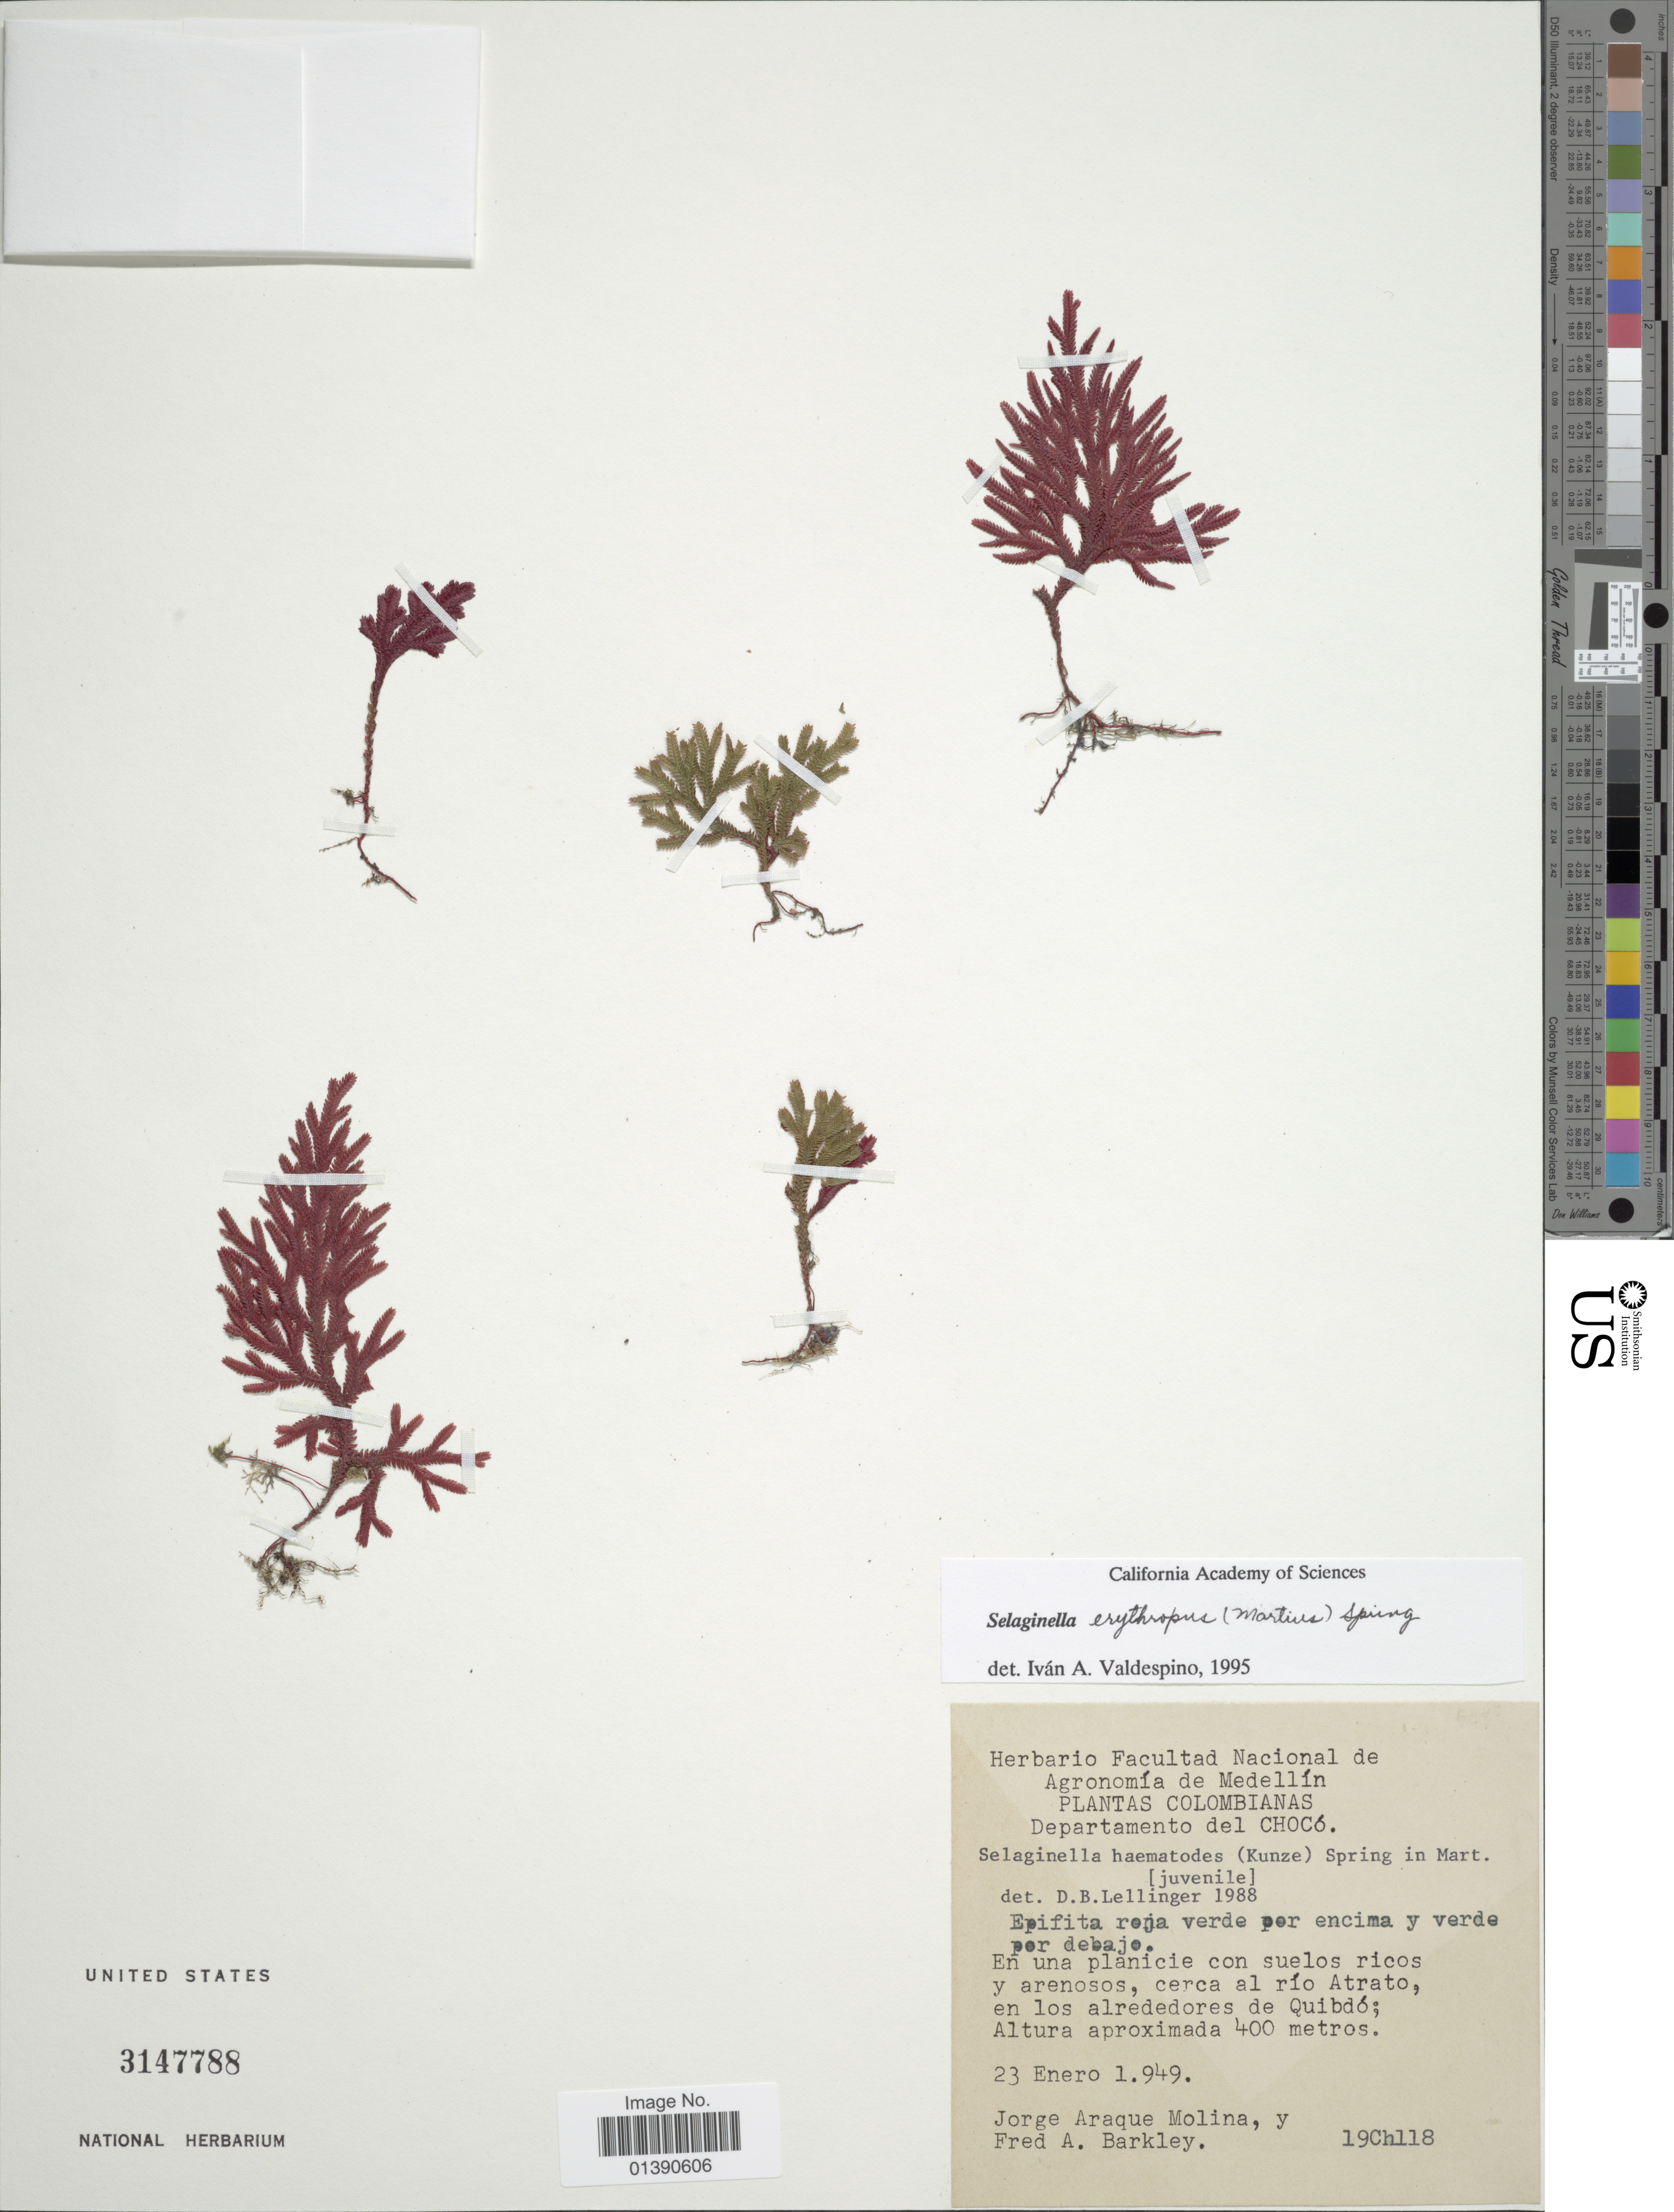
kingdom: Plantae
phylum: Tracheophyta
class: Lycopodiopsida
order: Selaginellales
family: Selaginellaceae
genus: Selaginella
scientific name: Selaginella erythropus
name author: (Mart.) Hieron.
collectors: J. A. Molina & F. A. Barkley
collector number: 19Ch118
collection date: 1949-01-23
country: Colombia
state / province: Chocó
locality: Cerca al rio Atrato en los alrededores de Quibdó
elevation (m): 400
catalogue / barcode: US 3147788